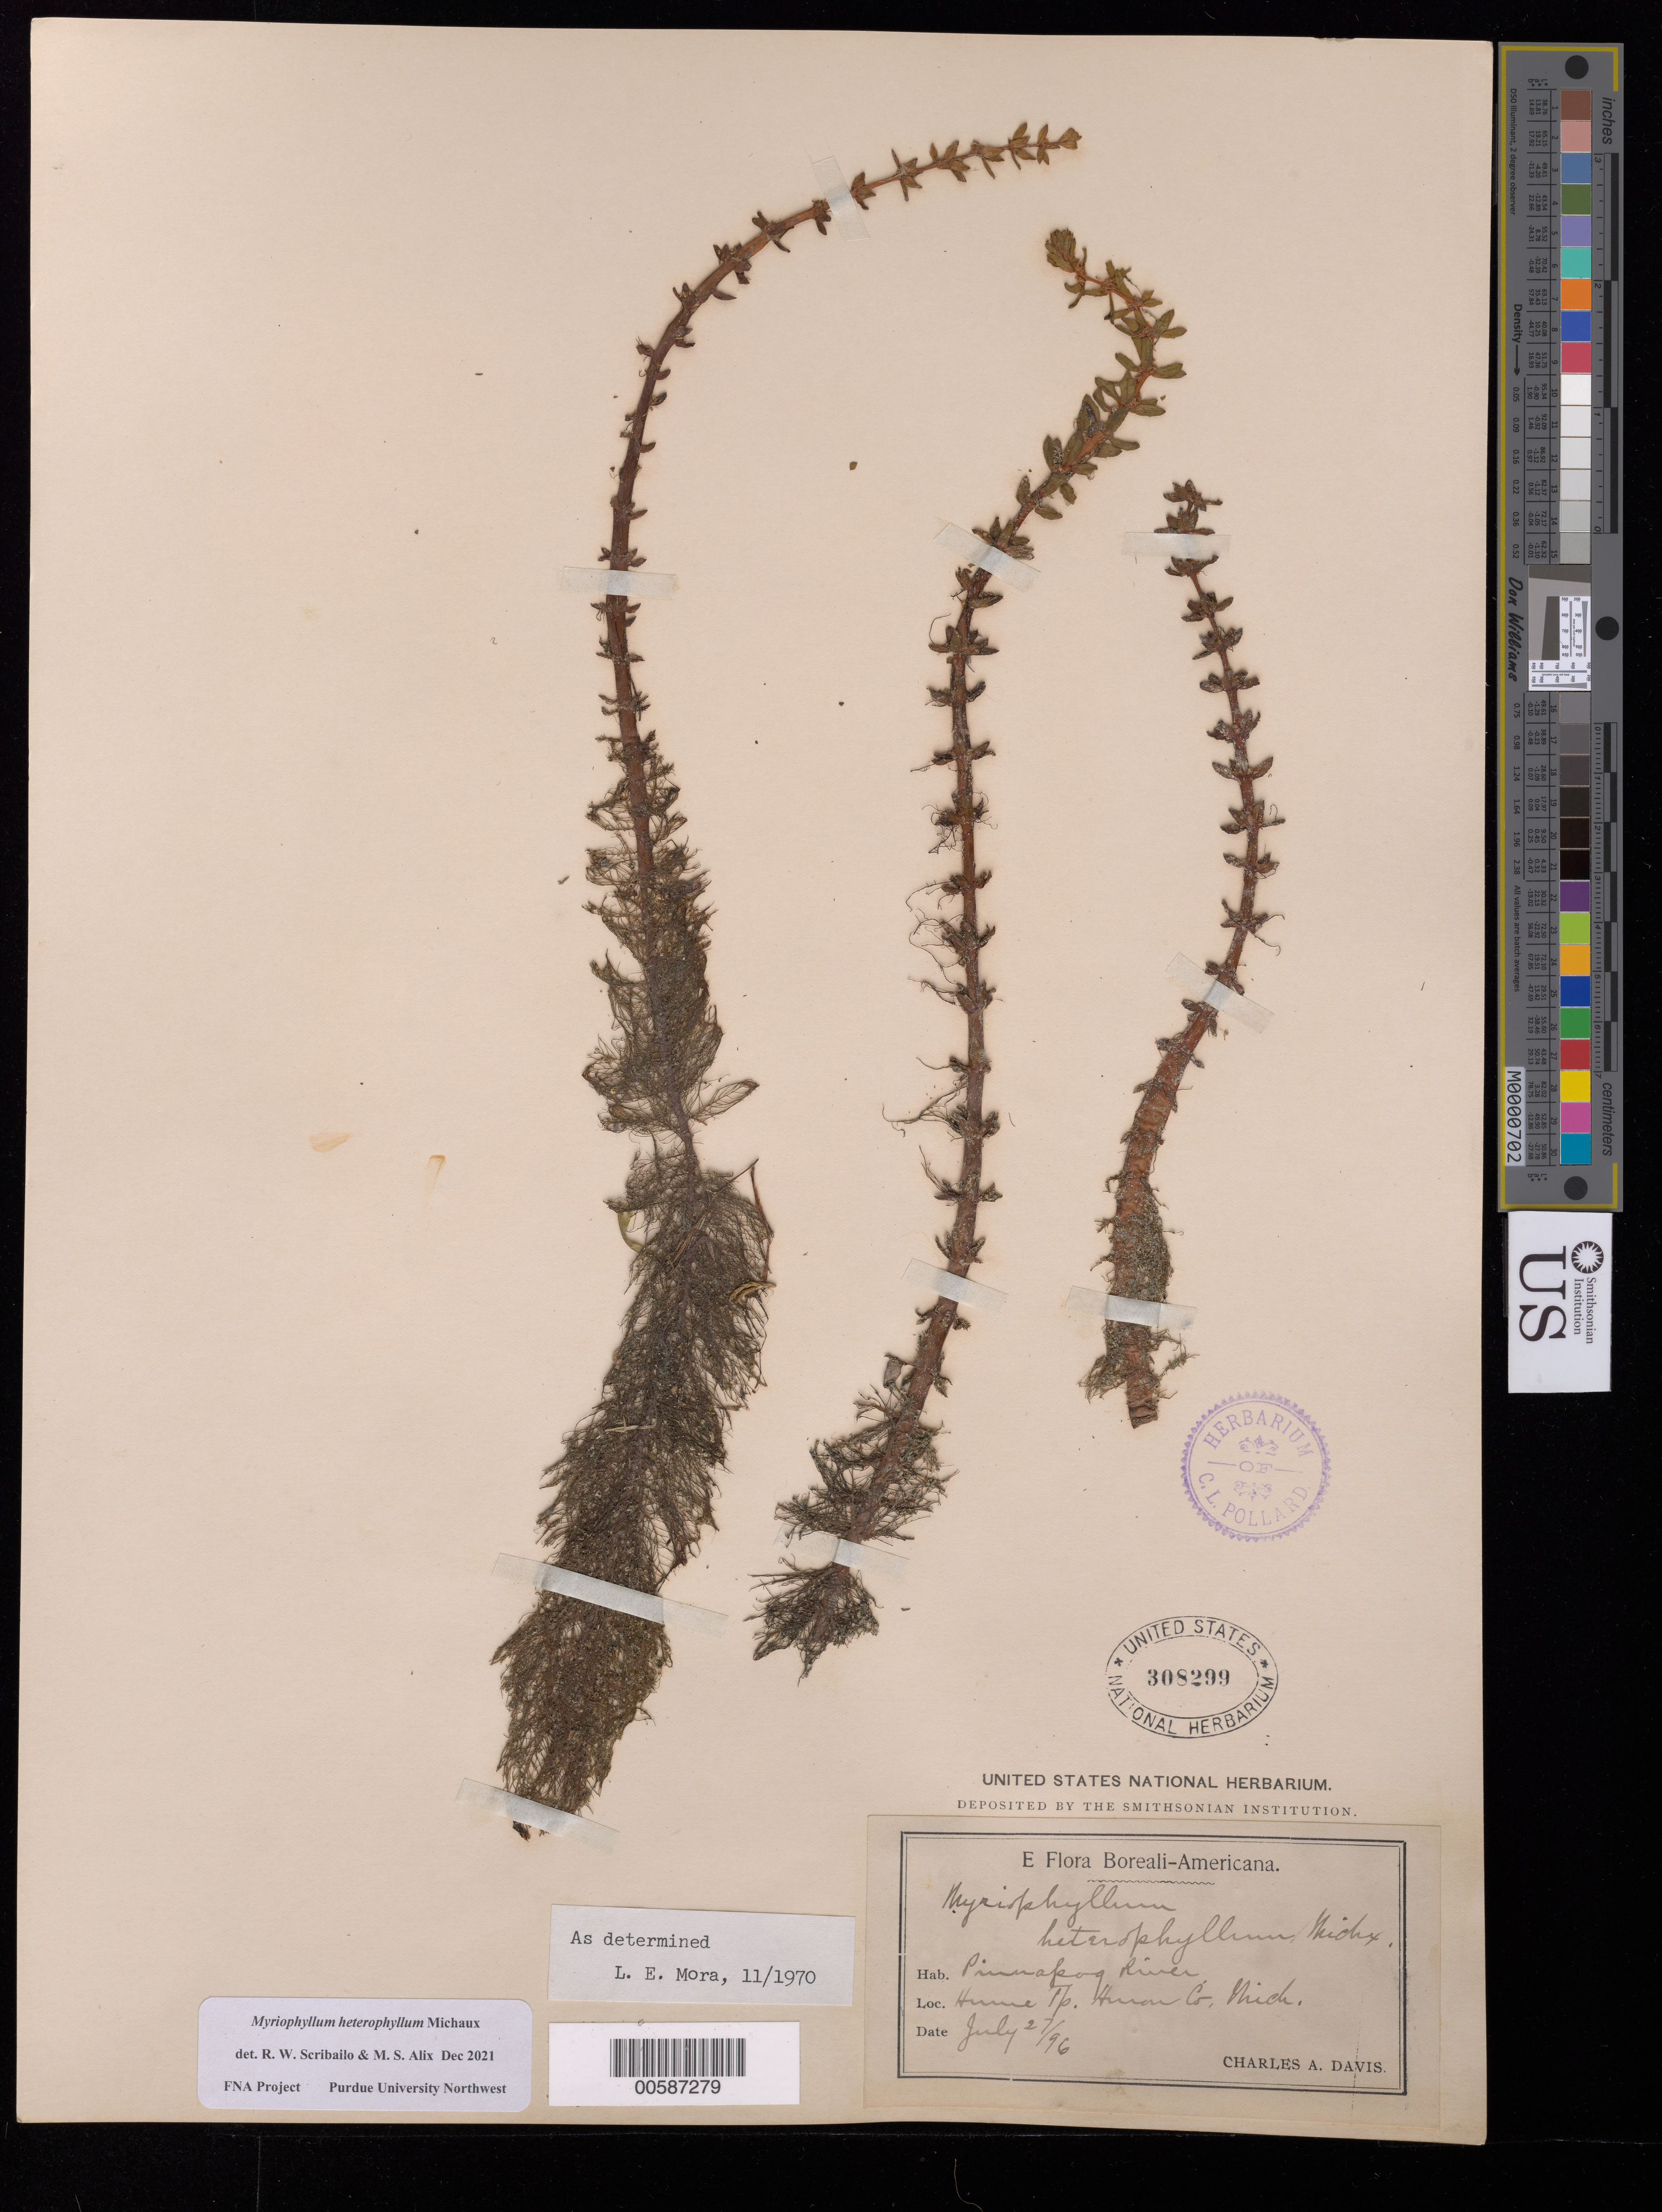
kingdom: Plantae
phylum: Tracheophyta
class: Magnoliopsida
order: Saxifragales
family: Haloragaceae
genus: Myriophyllum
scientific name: Myriophyllum heterophyllum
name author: Michx.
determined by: Scribailo, R. W.; Alix, M. S.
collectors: C. Davis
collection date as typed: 27 Jul 1896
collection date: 1896-07-27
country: United States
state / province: Michigan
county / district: Huron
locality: Hume Tp.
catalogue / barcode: US 308299